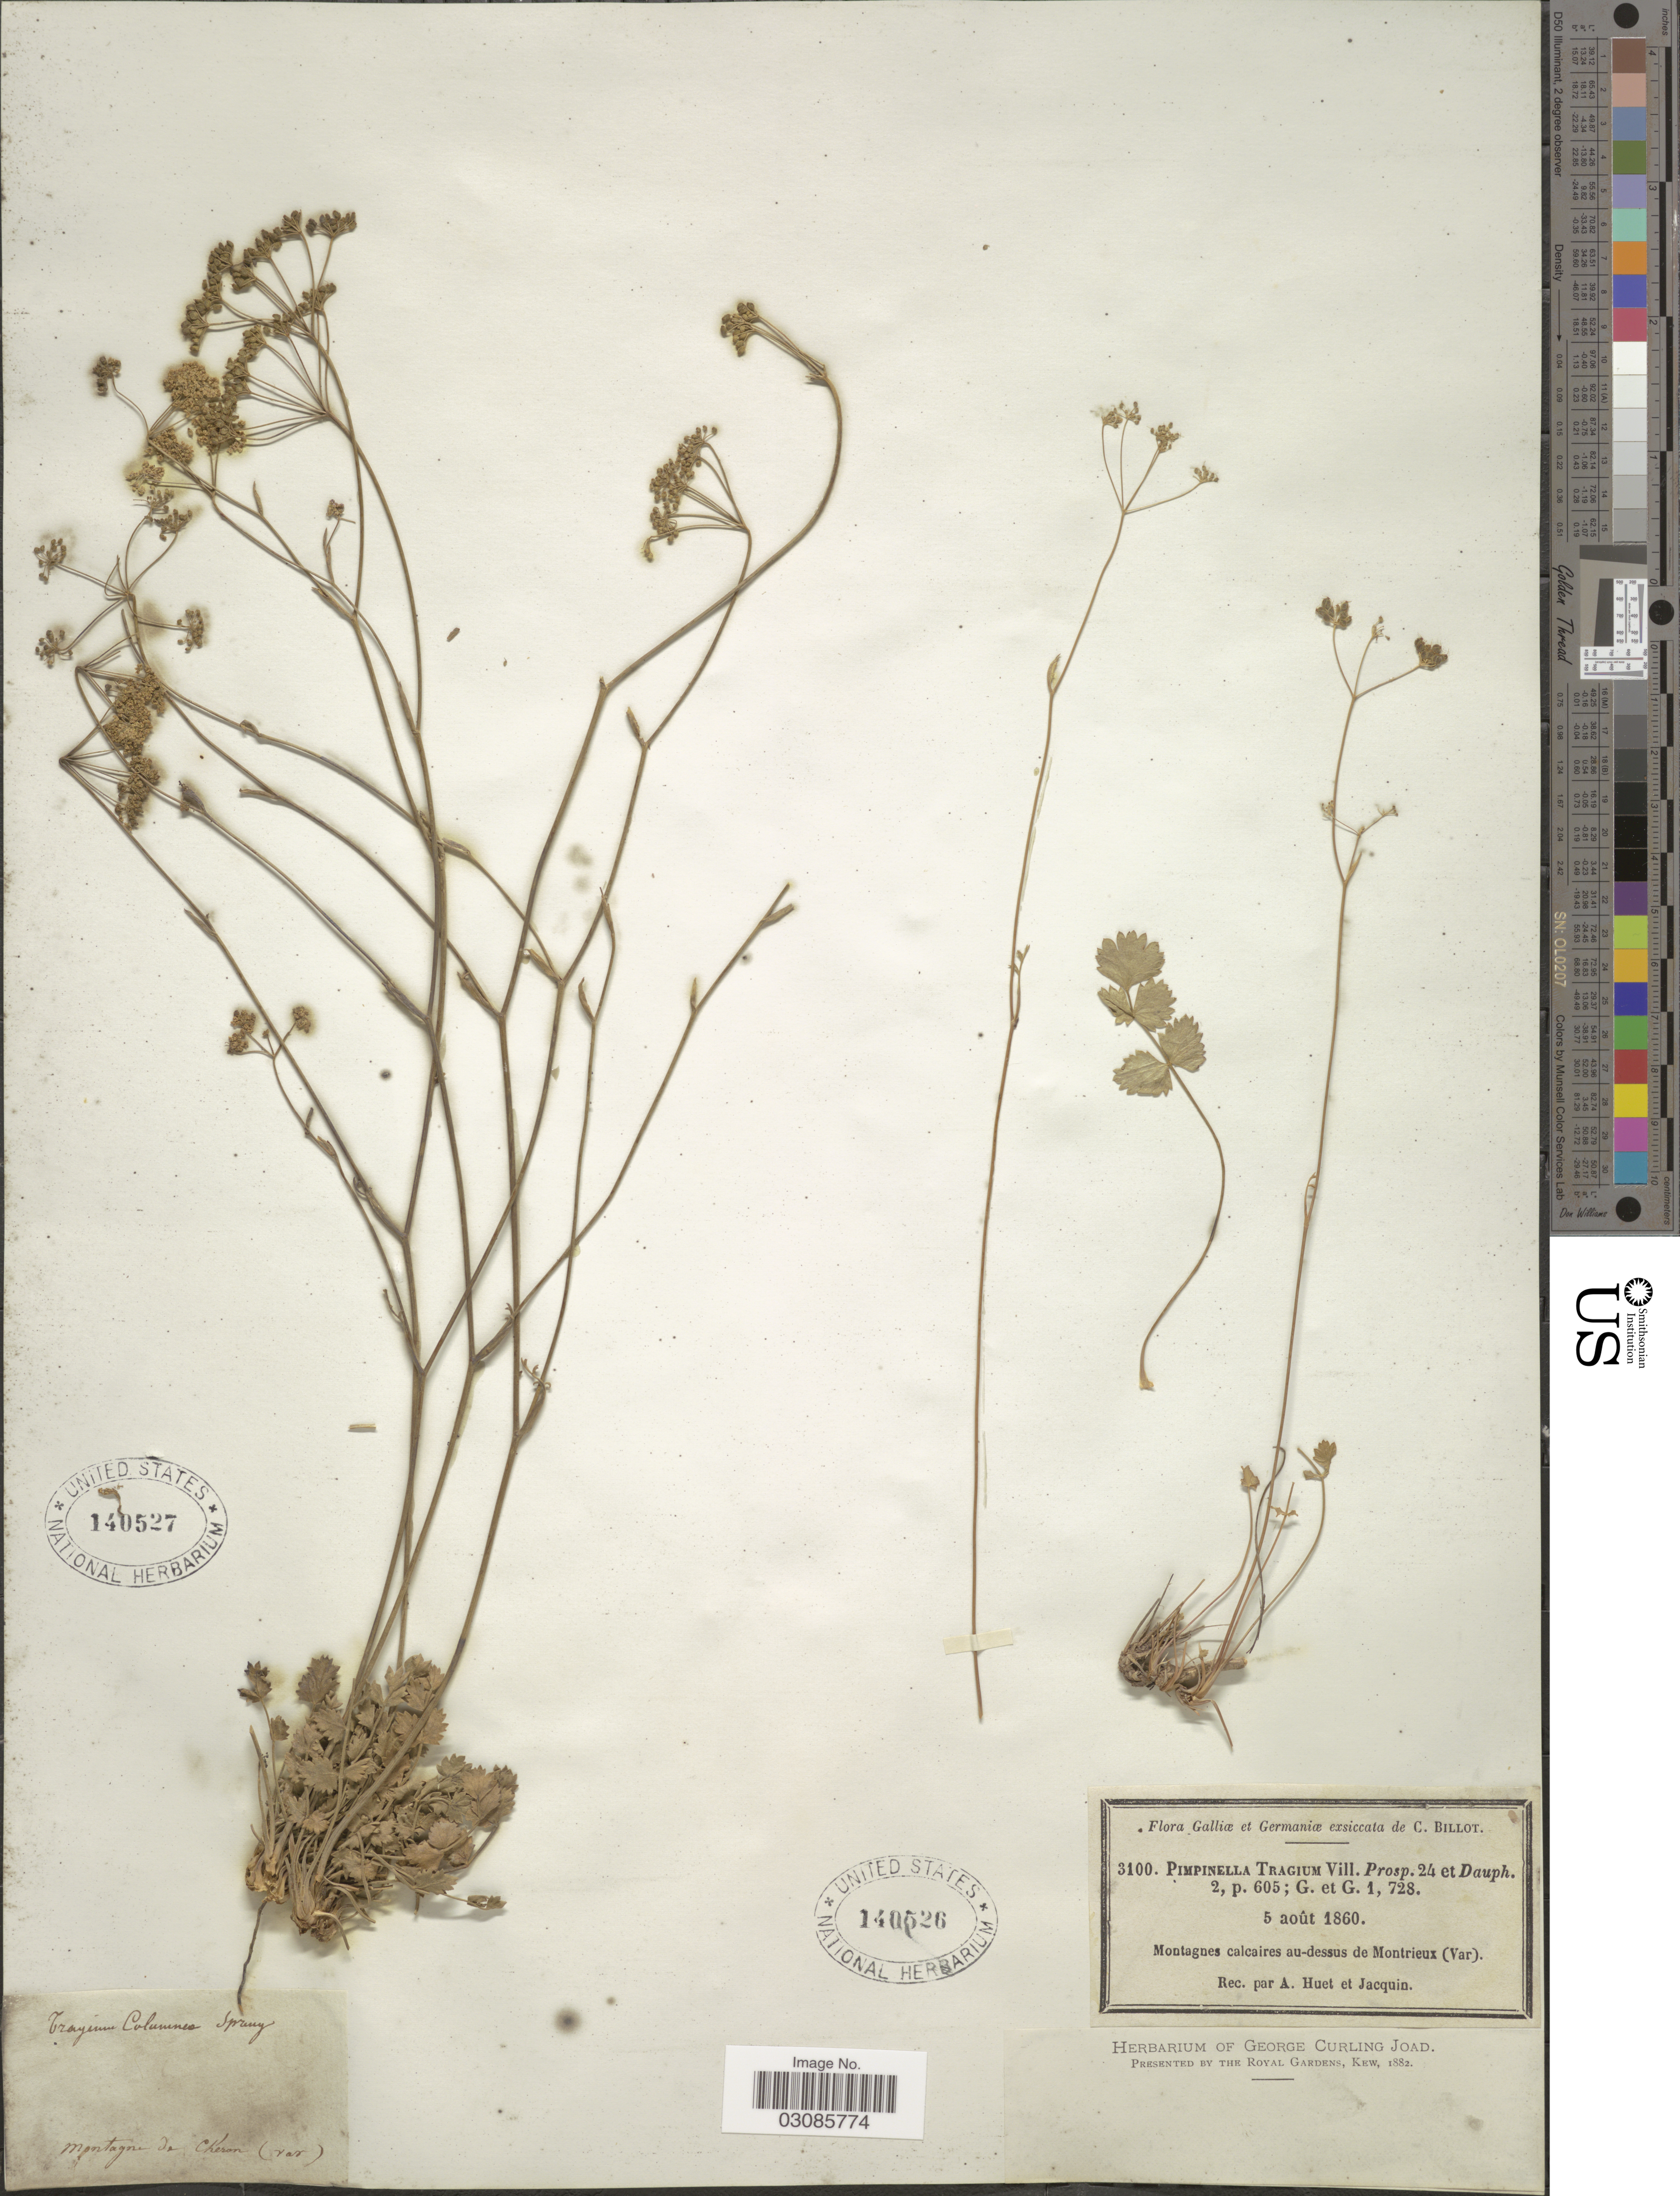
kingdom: Plantae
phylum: Tracheophyta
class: Magnoliopsida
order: Apiales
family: Apiaceae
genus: Pimpinella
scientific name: Pimpinella tragium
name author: Vill.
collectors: A. Huet & Jacquin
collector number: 3100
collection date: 1860-08-05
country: France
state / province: Provence-Alpes-Côte d'Azur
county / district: Var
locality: Galliæ et Germaniæ. Montagnes calcaires au-dessus de Montrieux (Var).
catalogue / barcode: US 140526